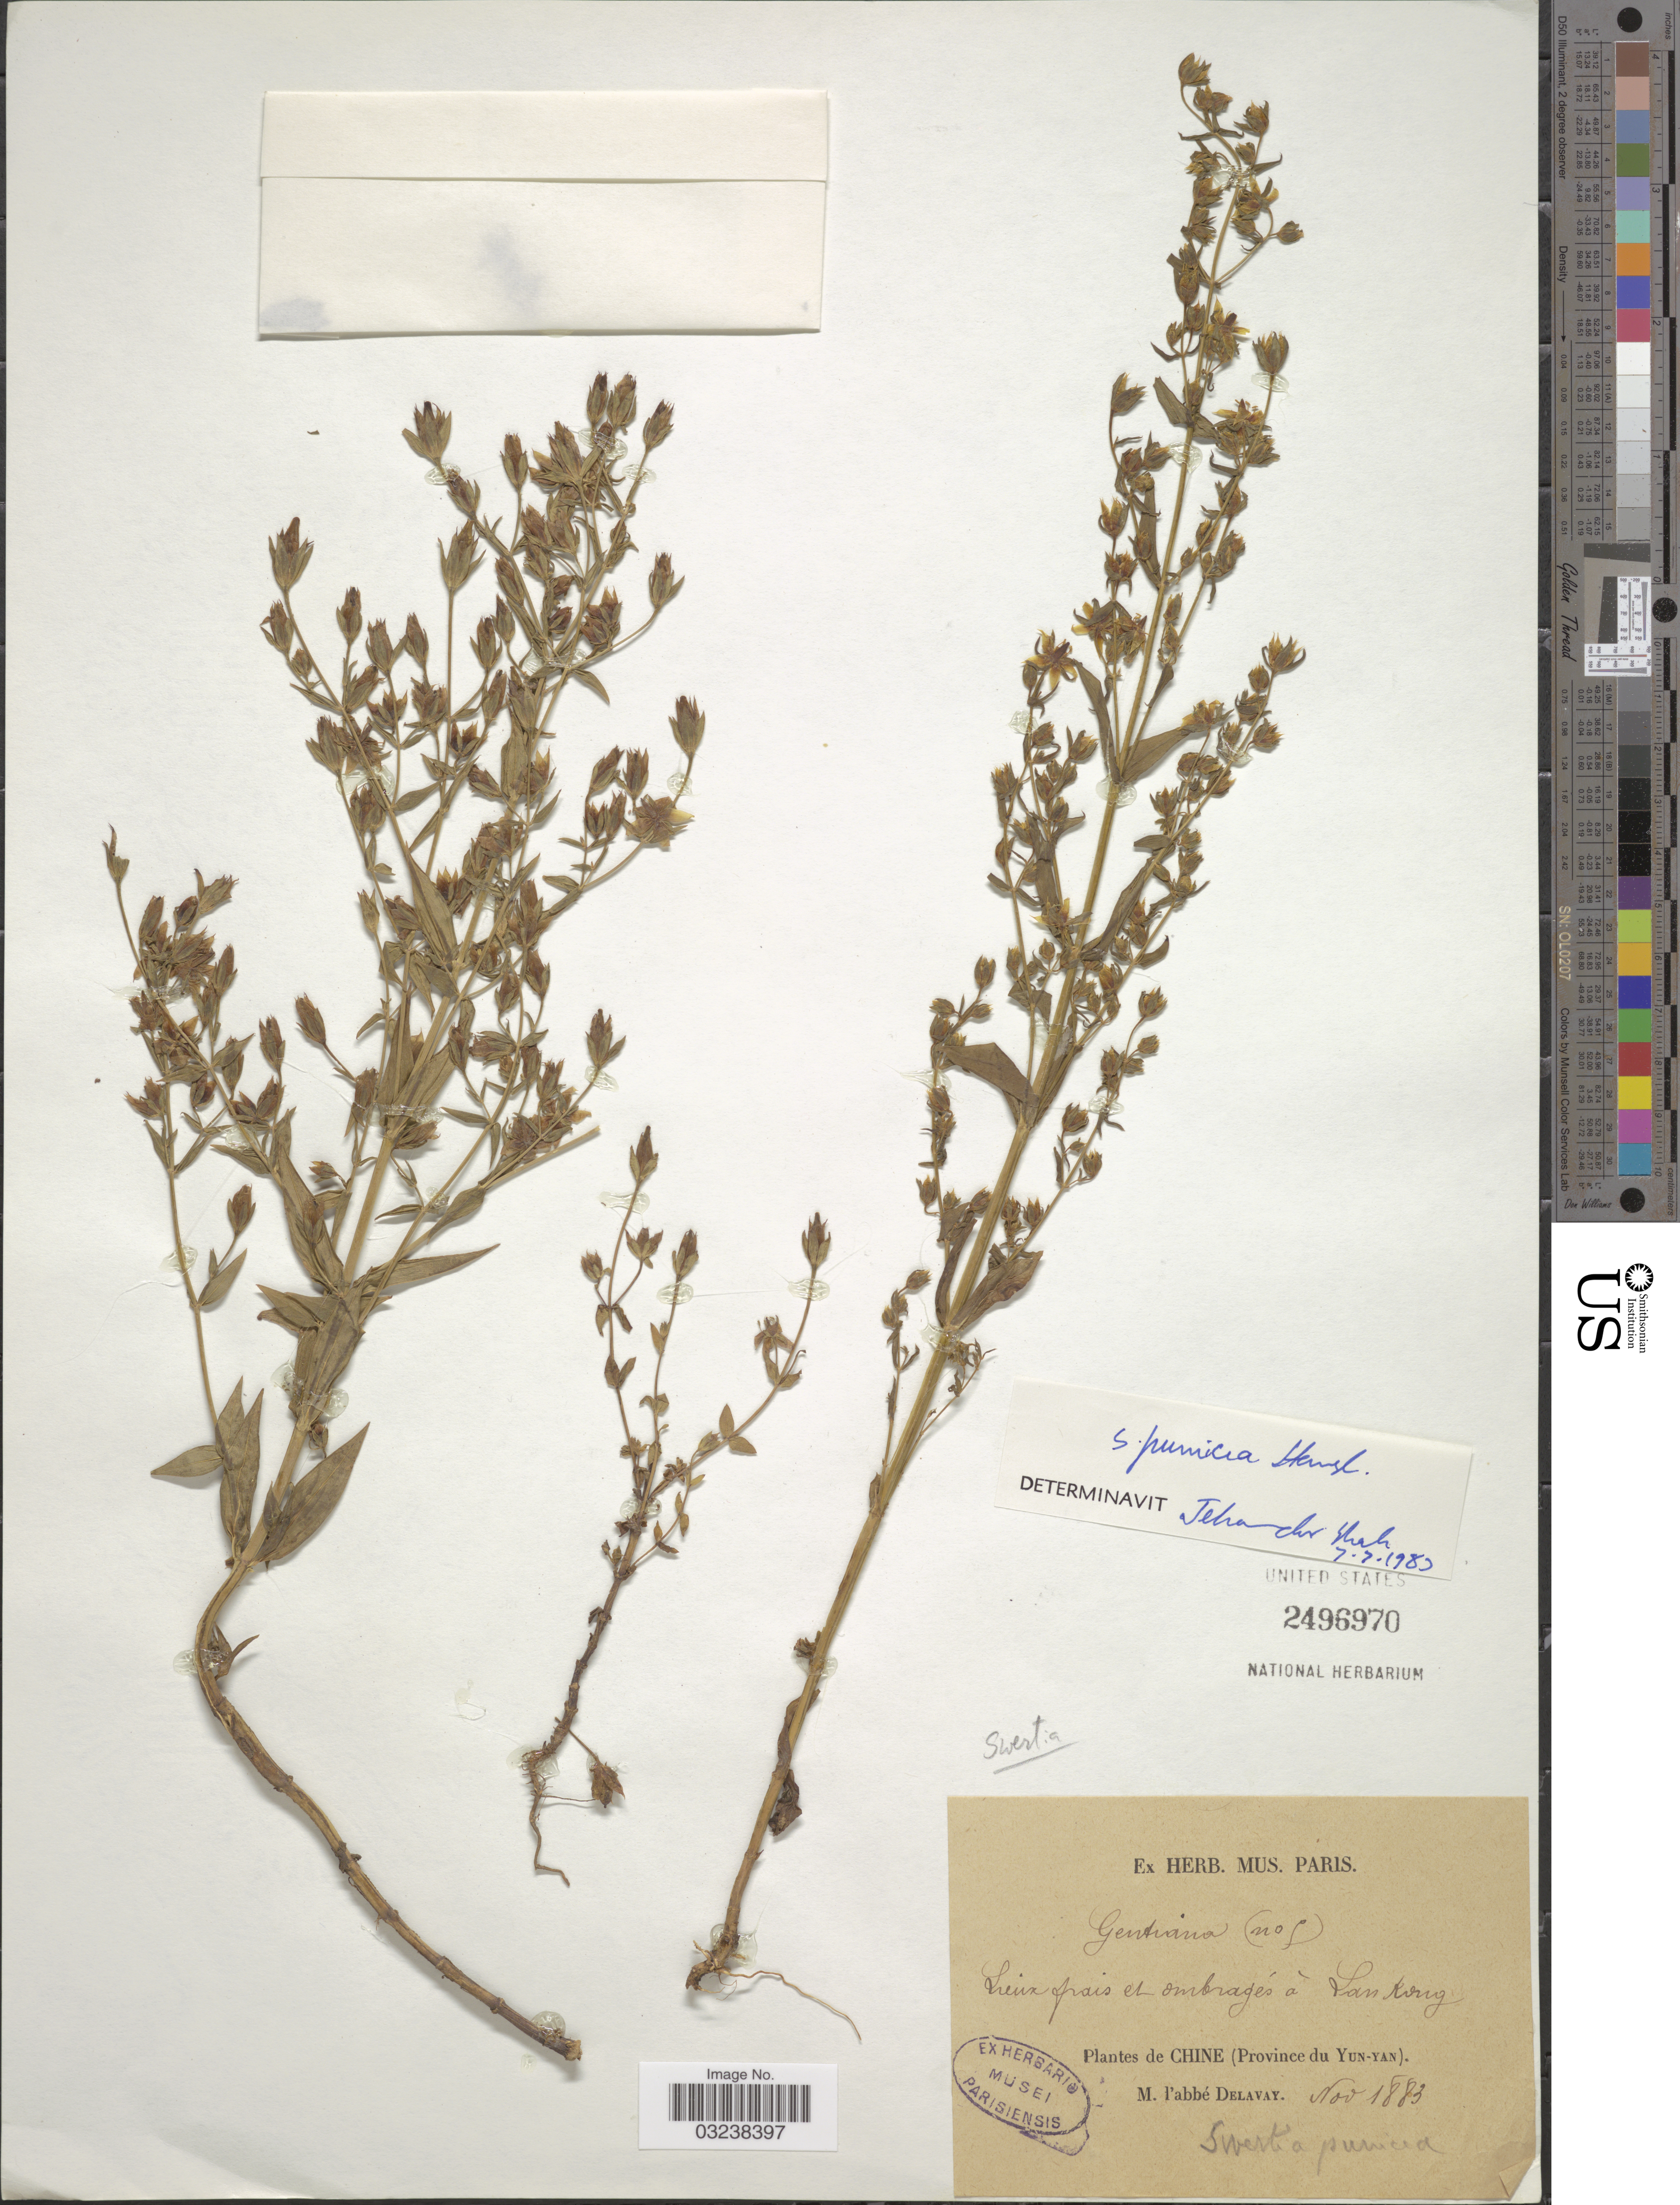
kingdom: Plantae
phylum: Tracheophyta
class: Magnoliopsida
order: Gentianales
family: Gentianaceae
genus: Swertia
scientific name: Swertia punicea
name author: Hemsl.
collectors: P. Delavay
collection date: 1883-11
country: China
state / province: Yunnan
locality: Chine (Province du Yun-yan).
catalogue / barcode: US 2496970